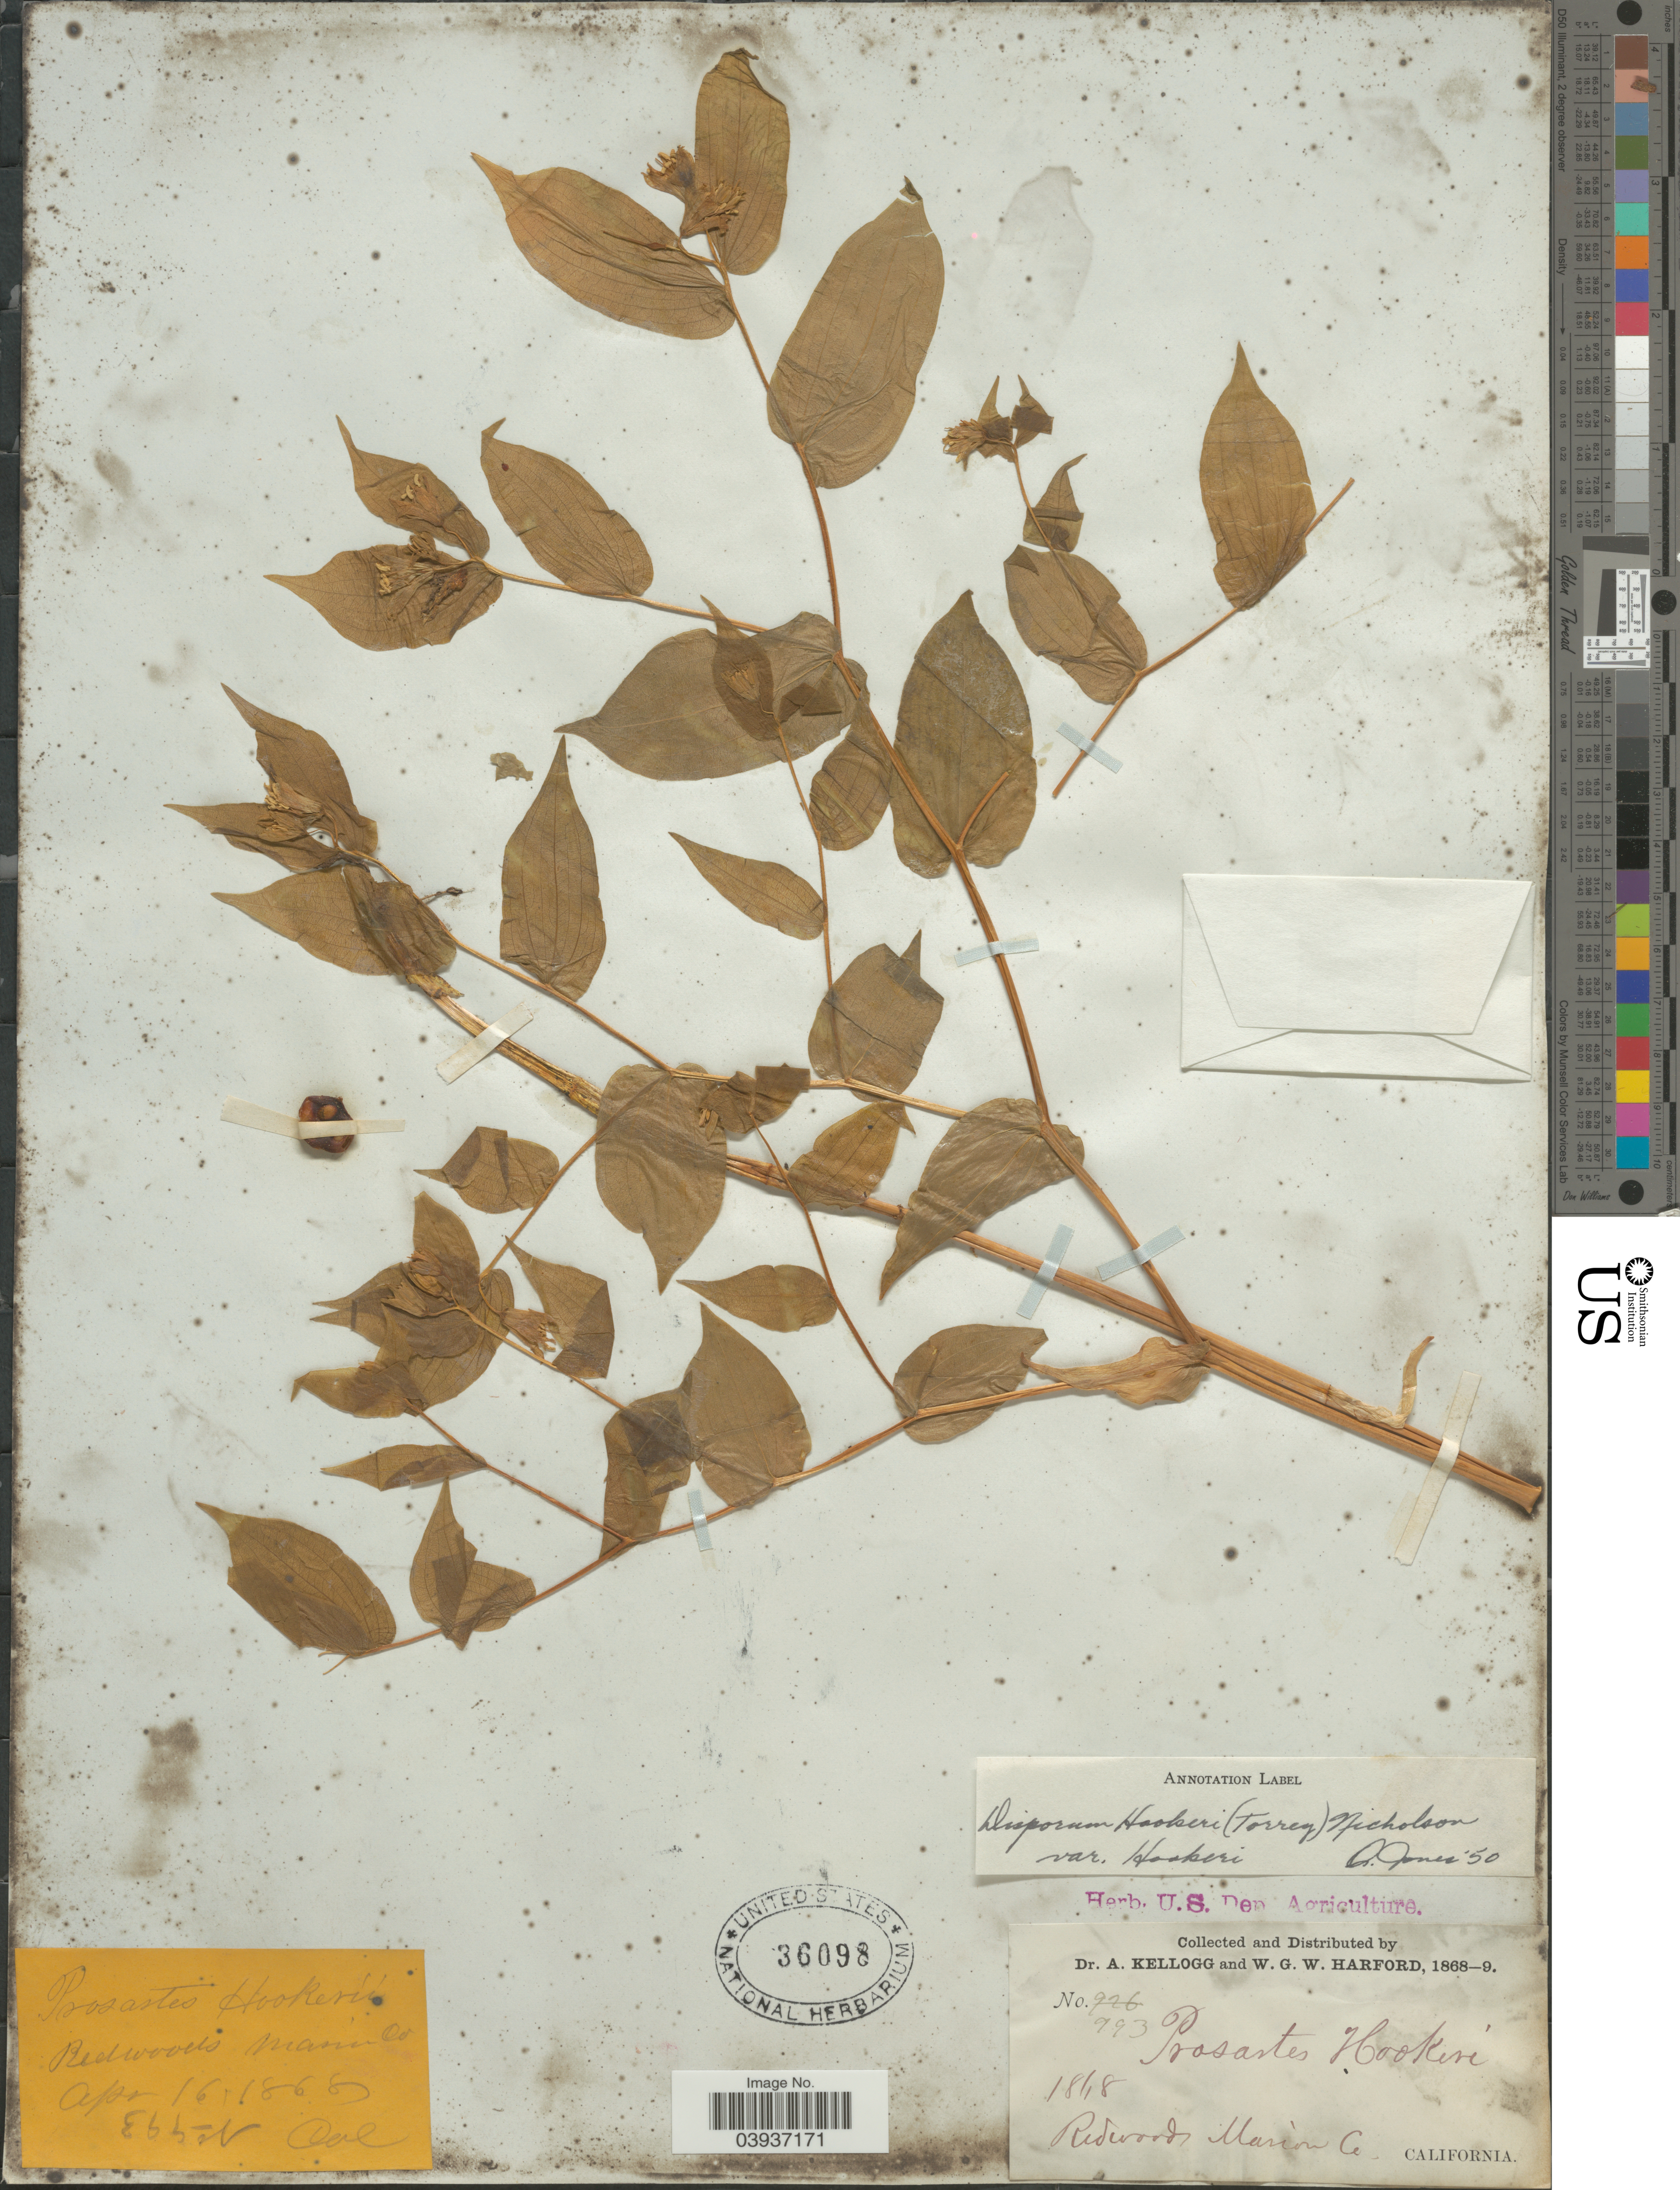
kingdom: Plantae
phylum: Tracheophyta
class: Liliopsida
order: Liliales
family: Colchicaceae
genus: Disporum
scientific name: Disporum hookeri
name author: (Torr.) G. Nicholson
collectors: A. Kellogg & W. G. W. Harford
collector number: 993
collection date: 1868-04-16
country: United States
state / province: California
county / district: Marin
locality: Redwoods Marion Co.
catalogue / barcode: US 36098